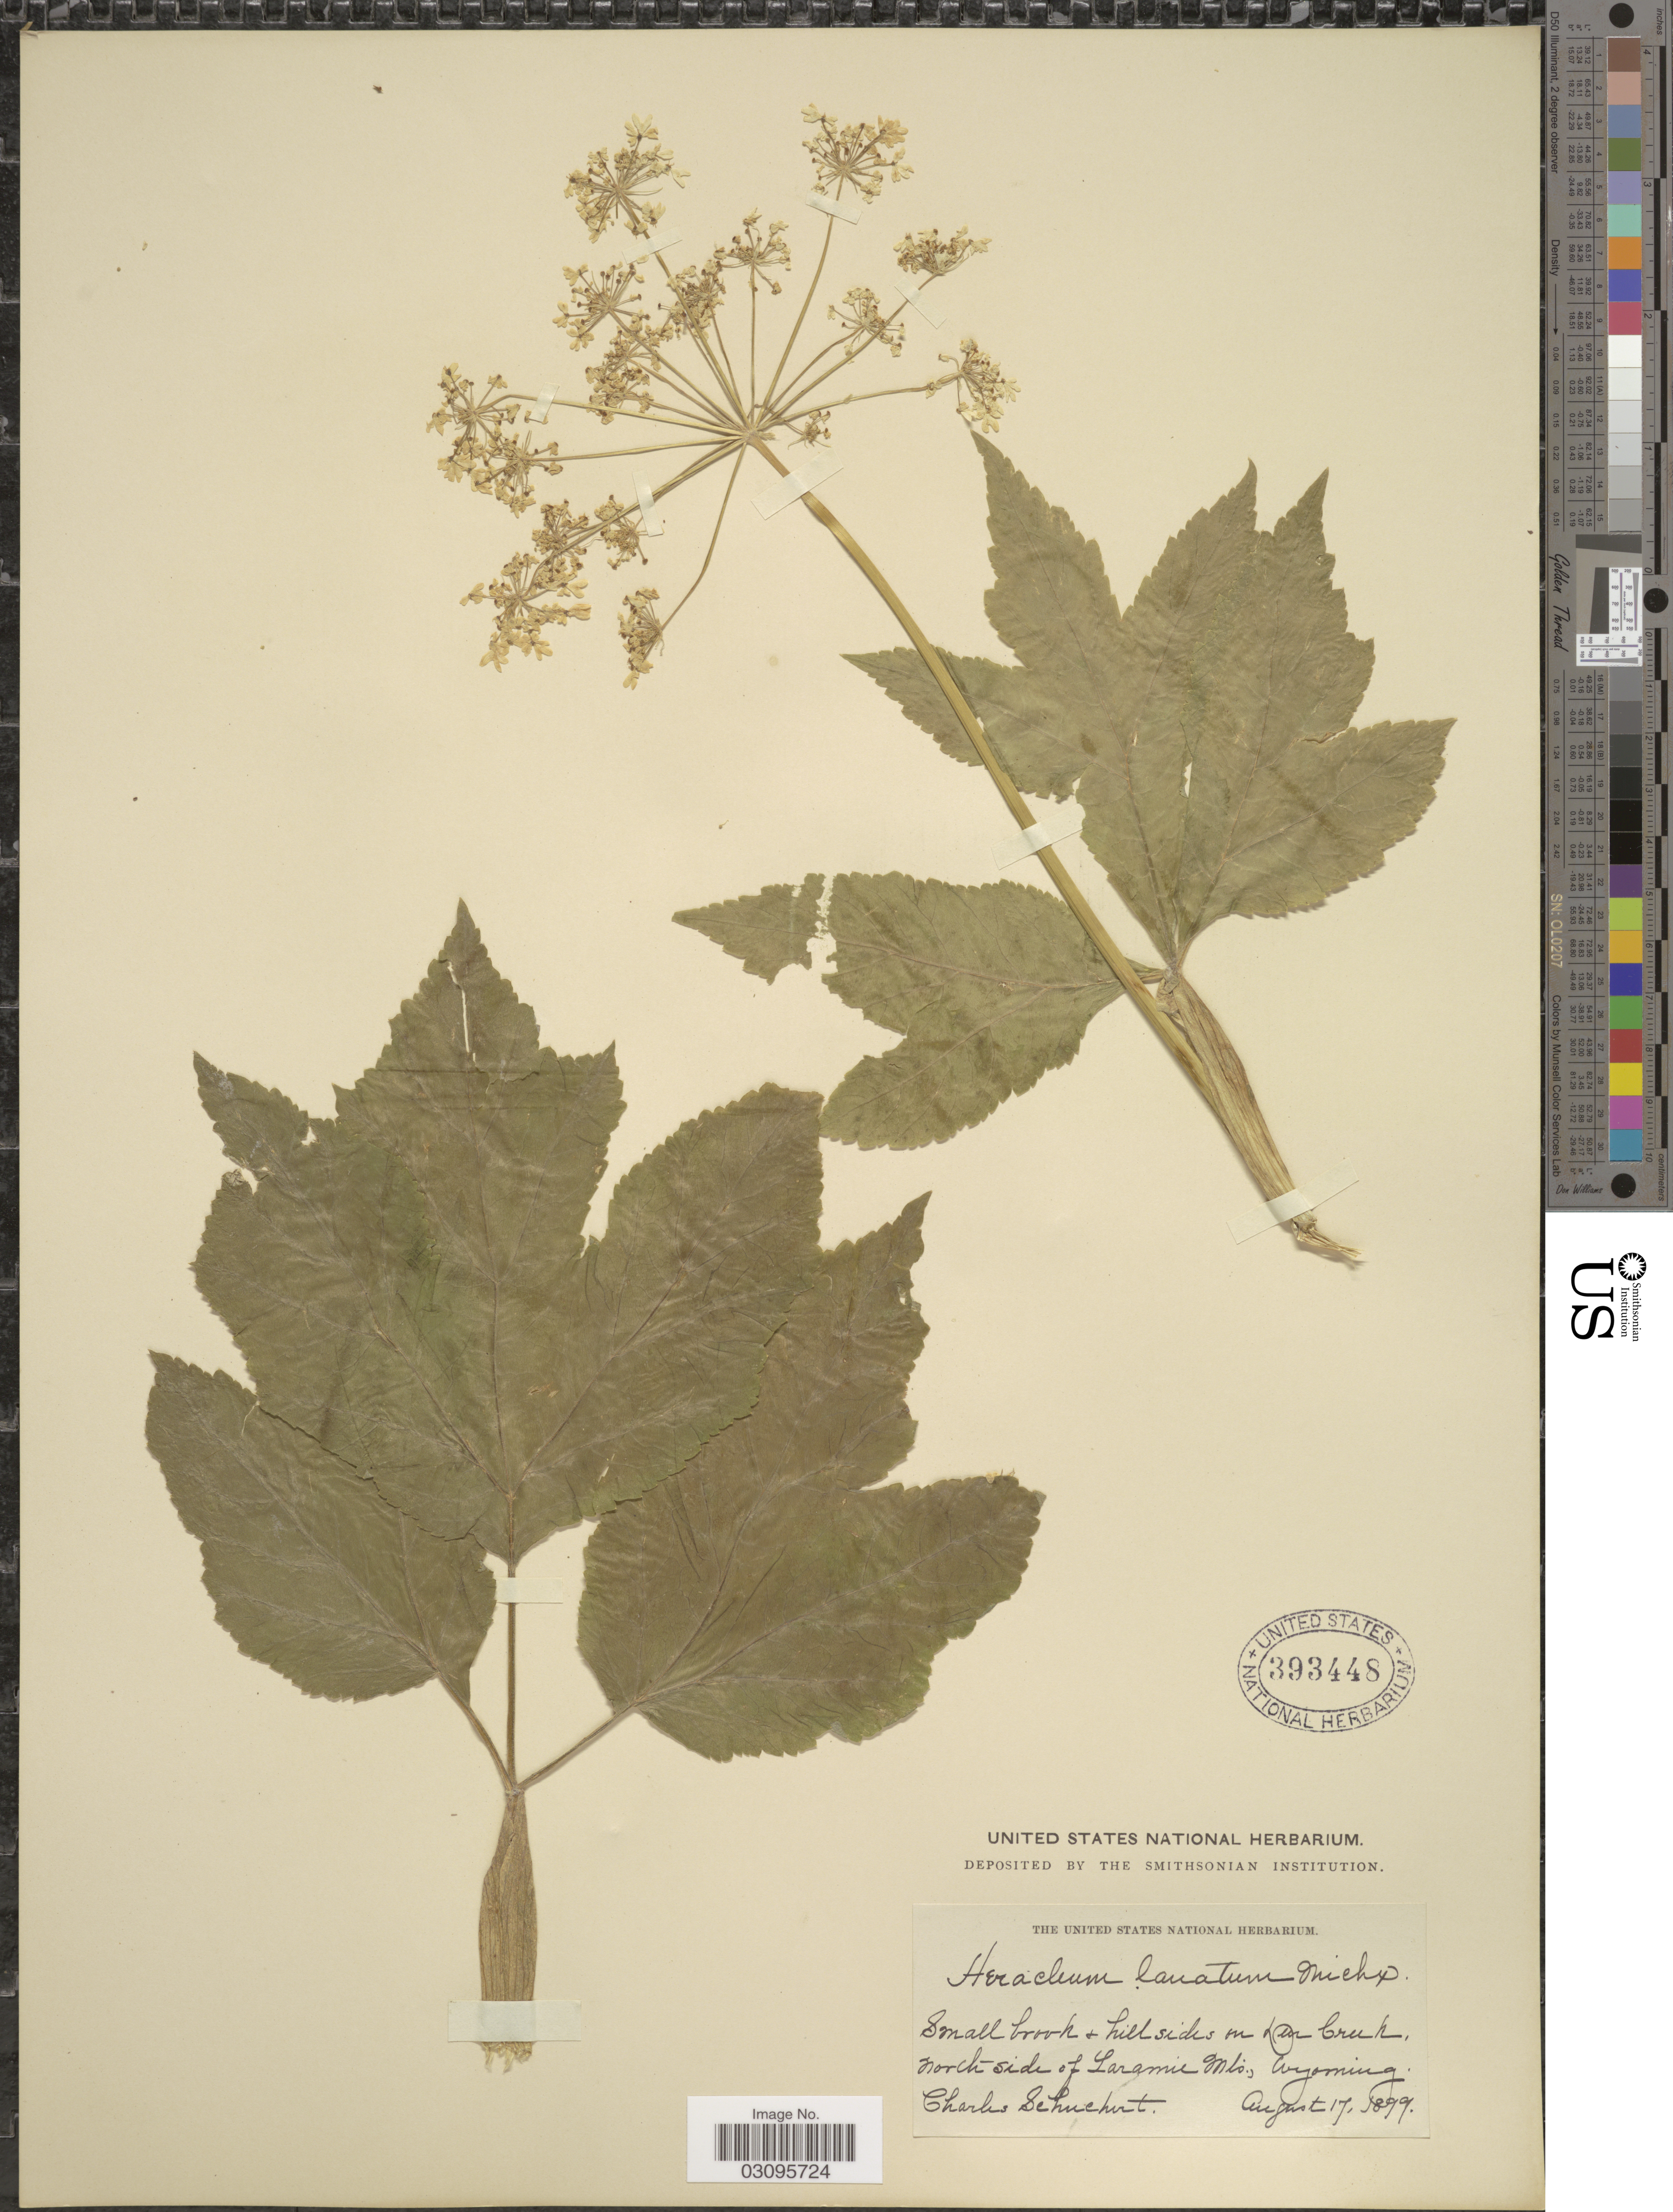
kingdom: Plantae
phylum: Tracheophyta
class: Magnoliopsida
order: Apiales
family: Apiaceae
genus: Heracleum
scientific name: Heracleum lanatum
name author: Michx.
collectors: C. Schuchert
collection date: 1899-08-17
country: United States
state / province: Wyoming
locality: Deer Creek. North side of Laramie Mts.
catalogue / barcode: US 393448